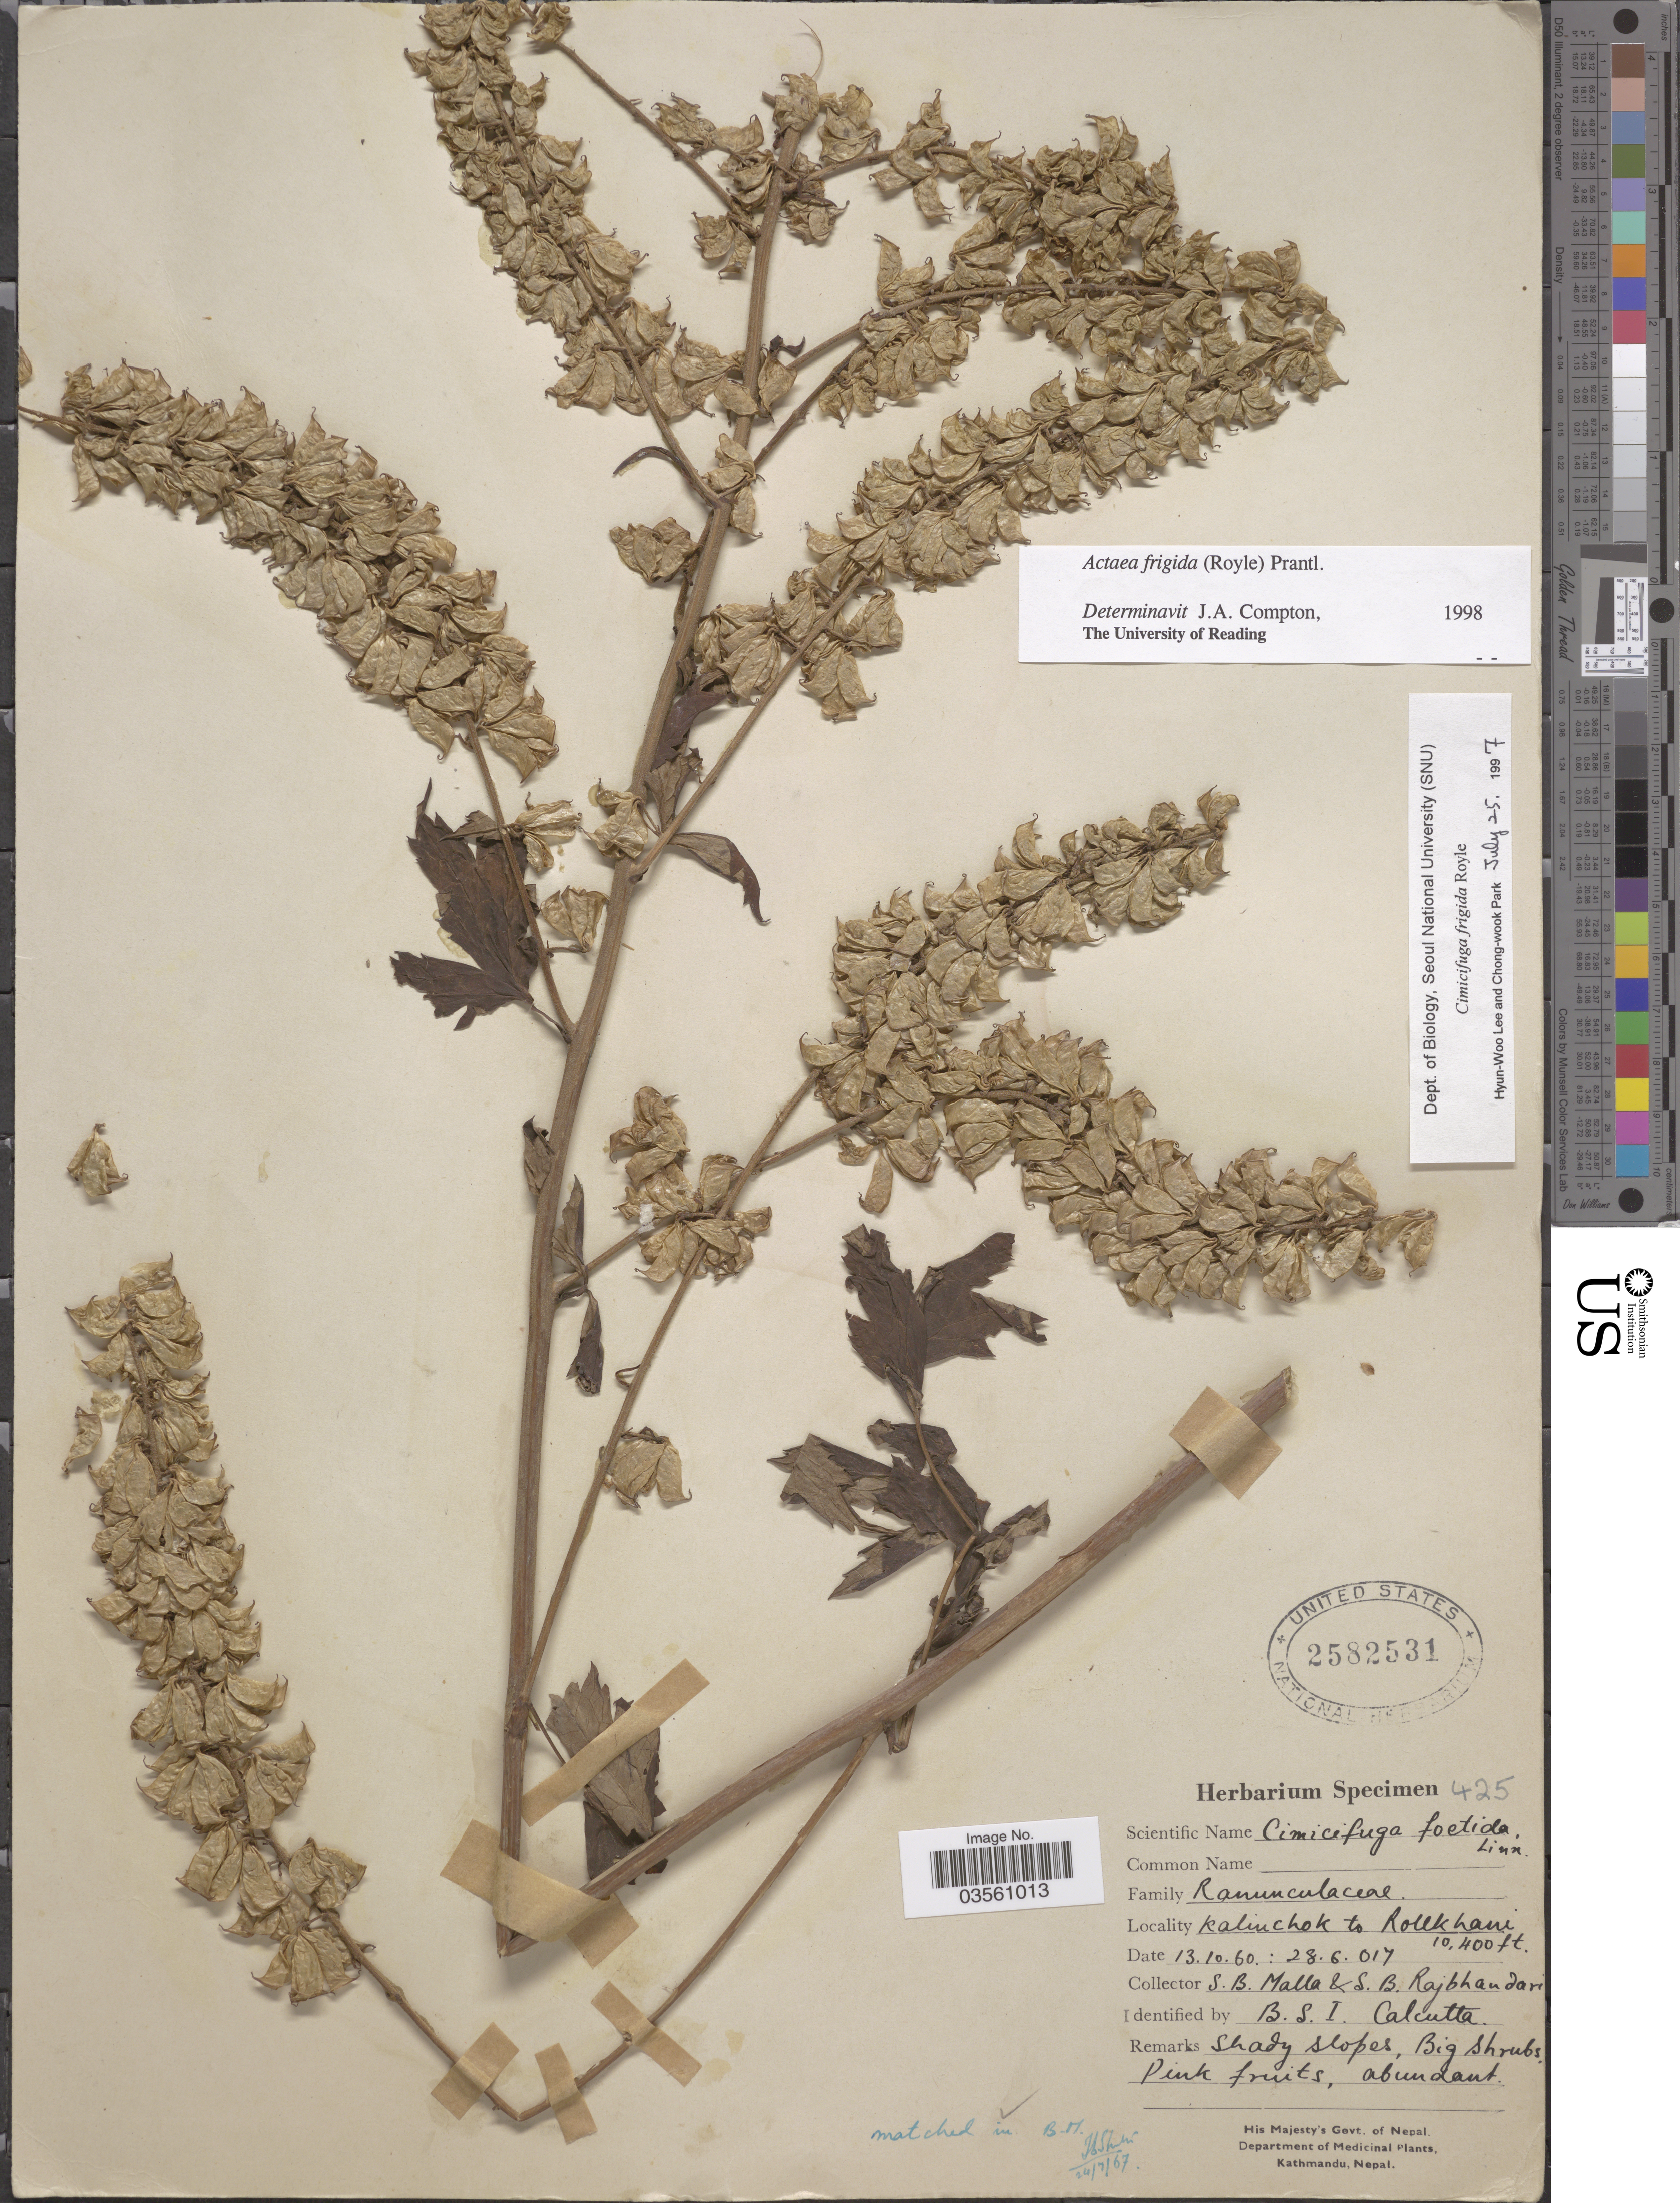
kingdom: Plantae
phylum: Tracheophyta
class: Magnoliopsida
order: Ranunculales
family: Ranunculaceae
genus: Actaea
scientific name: Actaea frigida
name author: (Royle) Prantl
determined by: Compton, J. A.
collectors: S. Malla & S. Rajbhandari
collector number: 425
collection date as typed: Transcribed d/m/y: 13/10/60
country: Nepal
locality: Kalinchok to Rollkhani.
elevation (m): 3170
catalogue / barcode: US 2582531